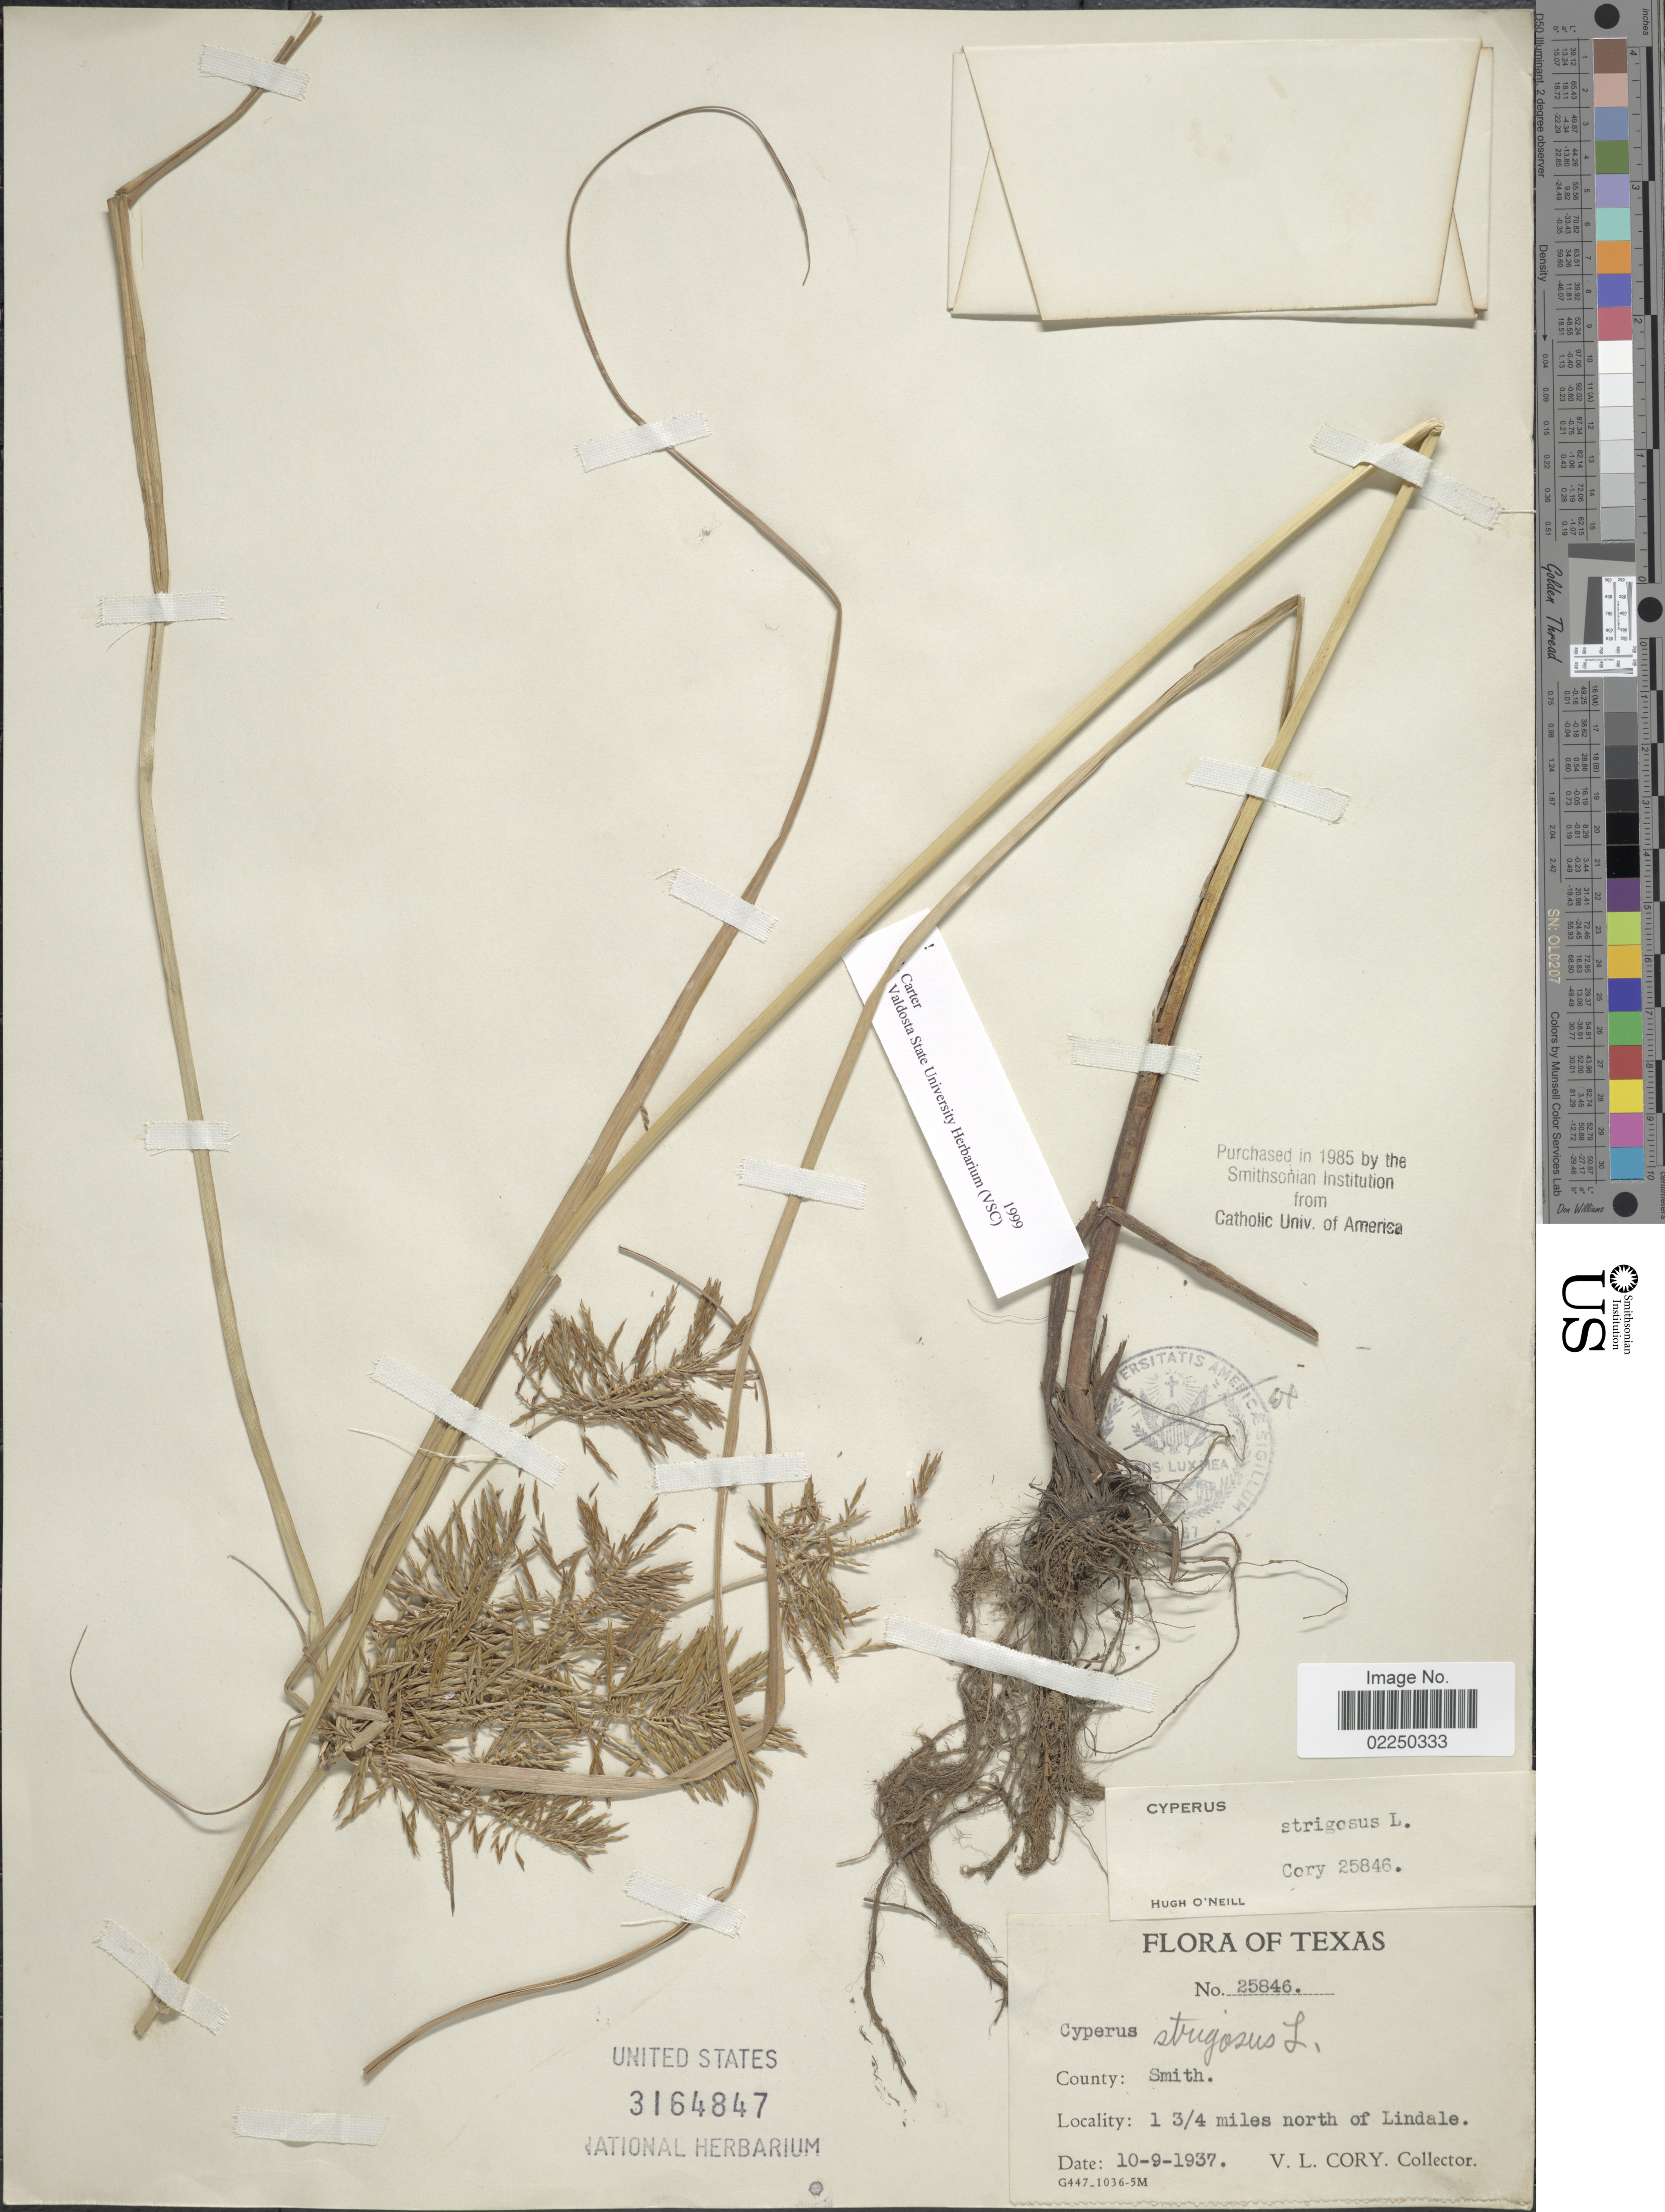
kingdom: Plantae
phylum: Tracheophyta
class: Liliopsida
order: Poales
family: Cyperaceae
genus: Cyperus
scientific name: Cyperus strigosus L.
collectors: V. Cory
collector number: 25846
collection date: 1937-09-10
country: United States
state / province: Texas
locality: County: Smith, 1 3/4 miles north of Lindale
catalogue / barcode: US 3164847